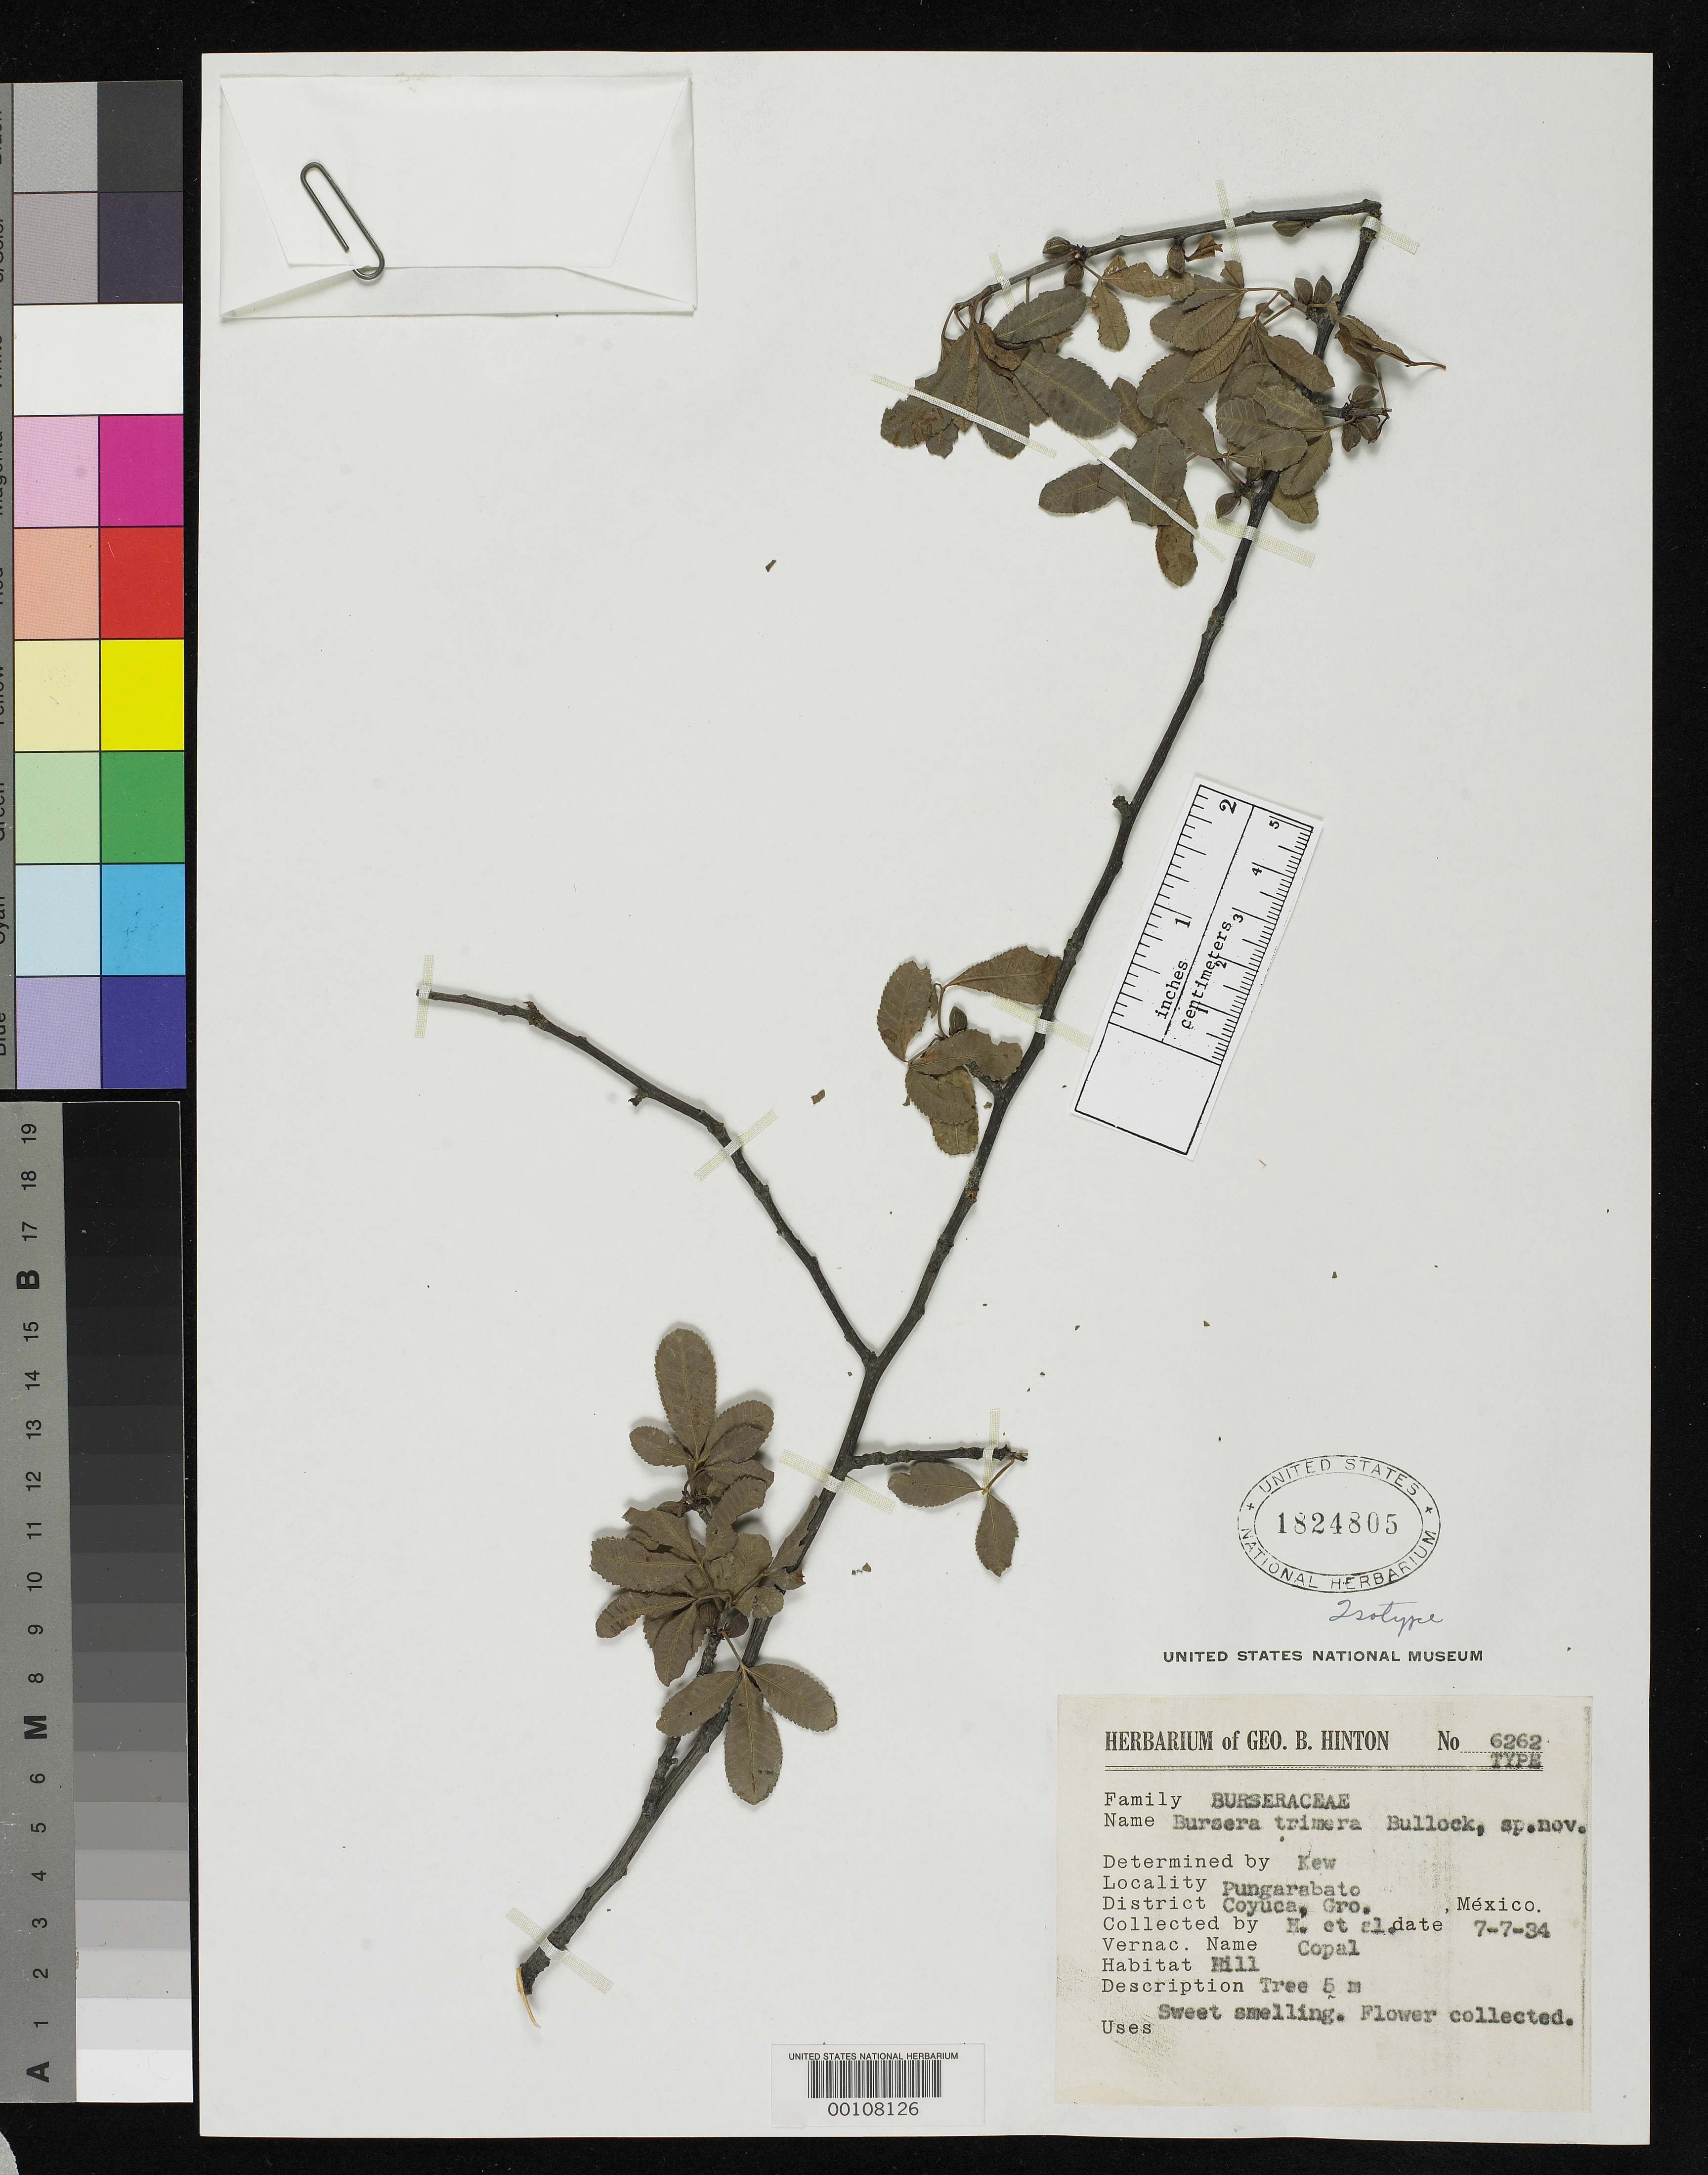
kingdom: Plantae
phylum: Tracheophyta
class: Magnoliopsida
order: Sapindales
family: Burseraceae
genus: Bursera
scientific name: Bursera trimera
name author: Bullock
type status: Isotype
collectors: G. B. Hinton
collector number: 6262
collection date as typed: Jul 1934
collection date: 1934-07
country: Mexico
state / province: Guerrero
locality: Pungarabato.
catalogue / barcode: US 1824805